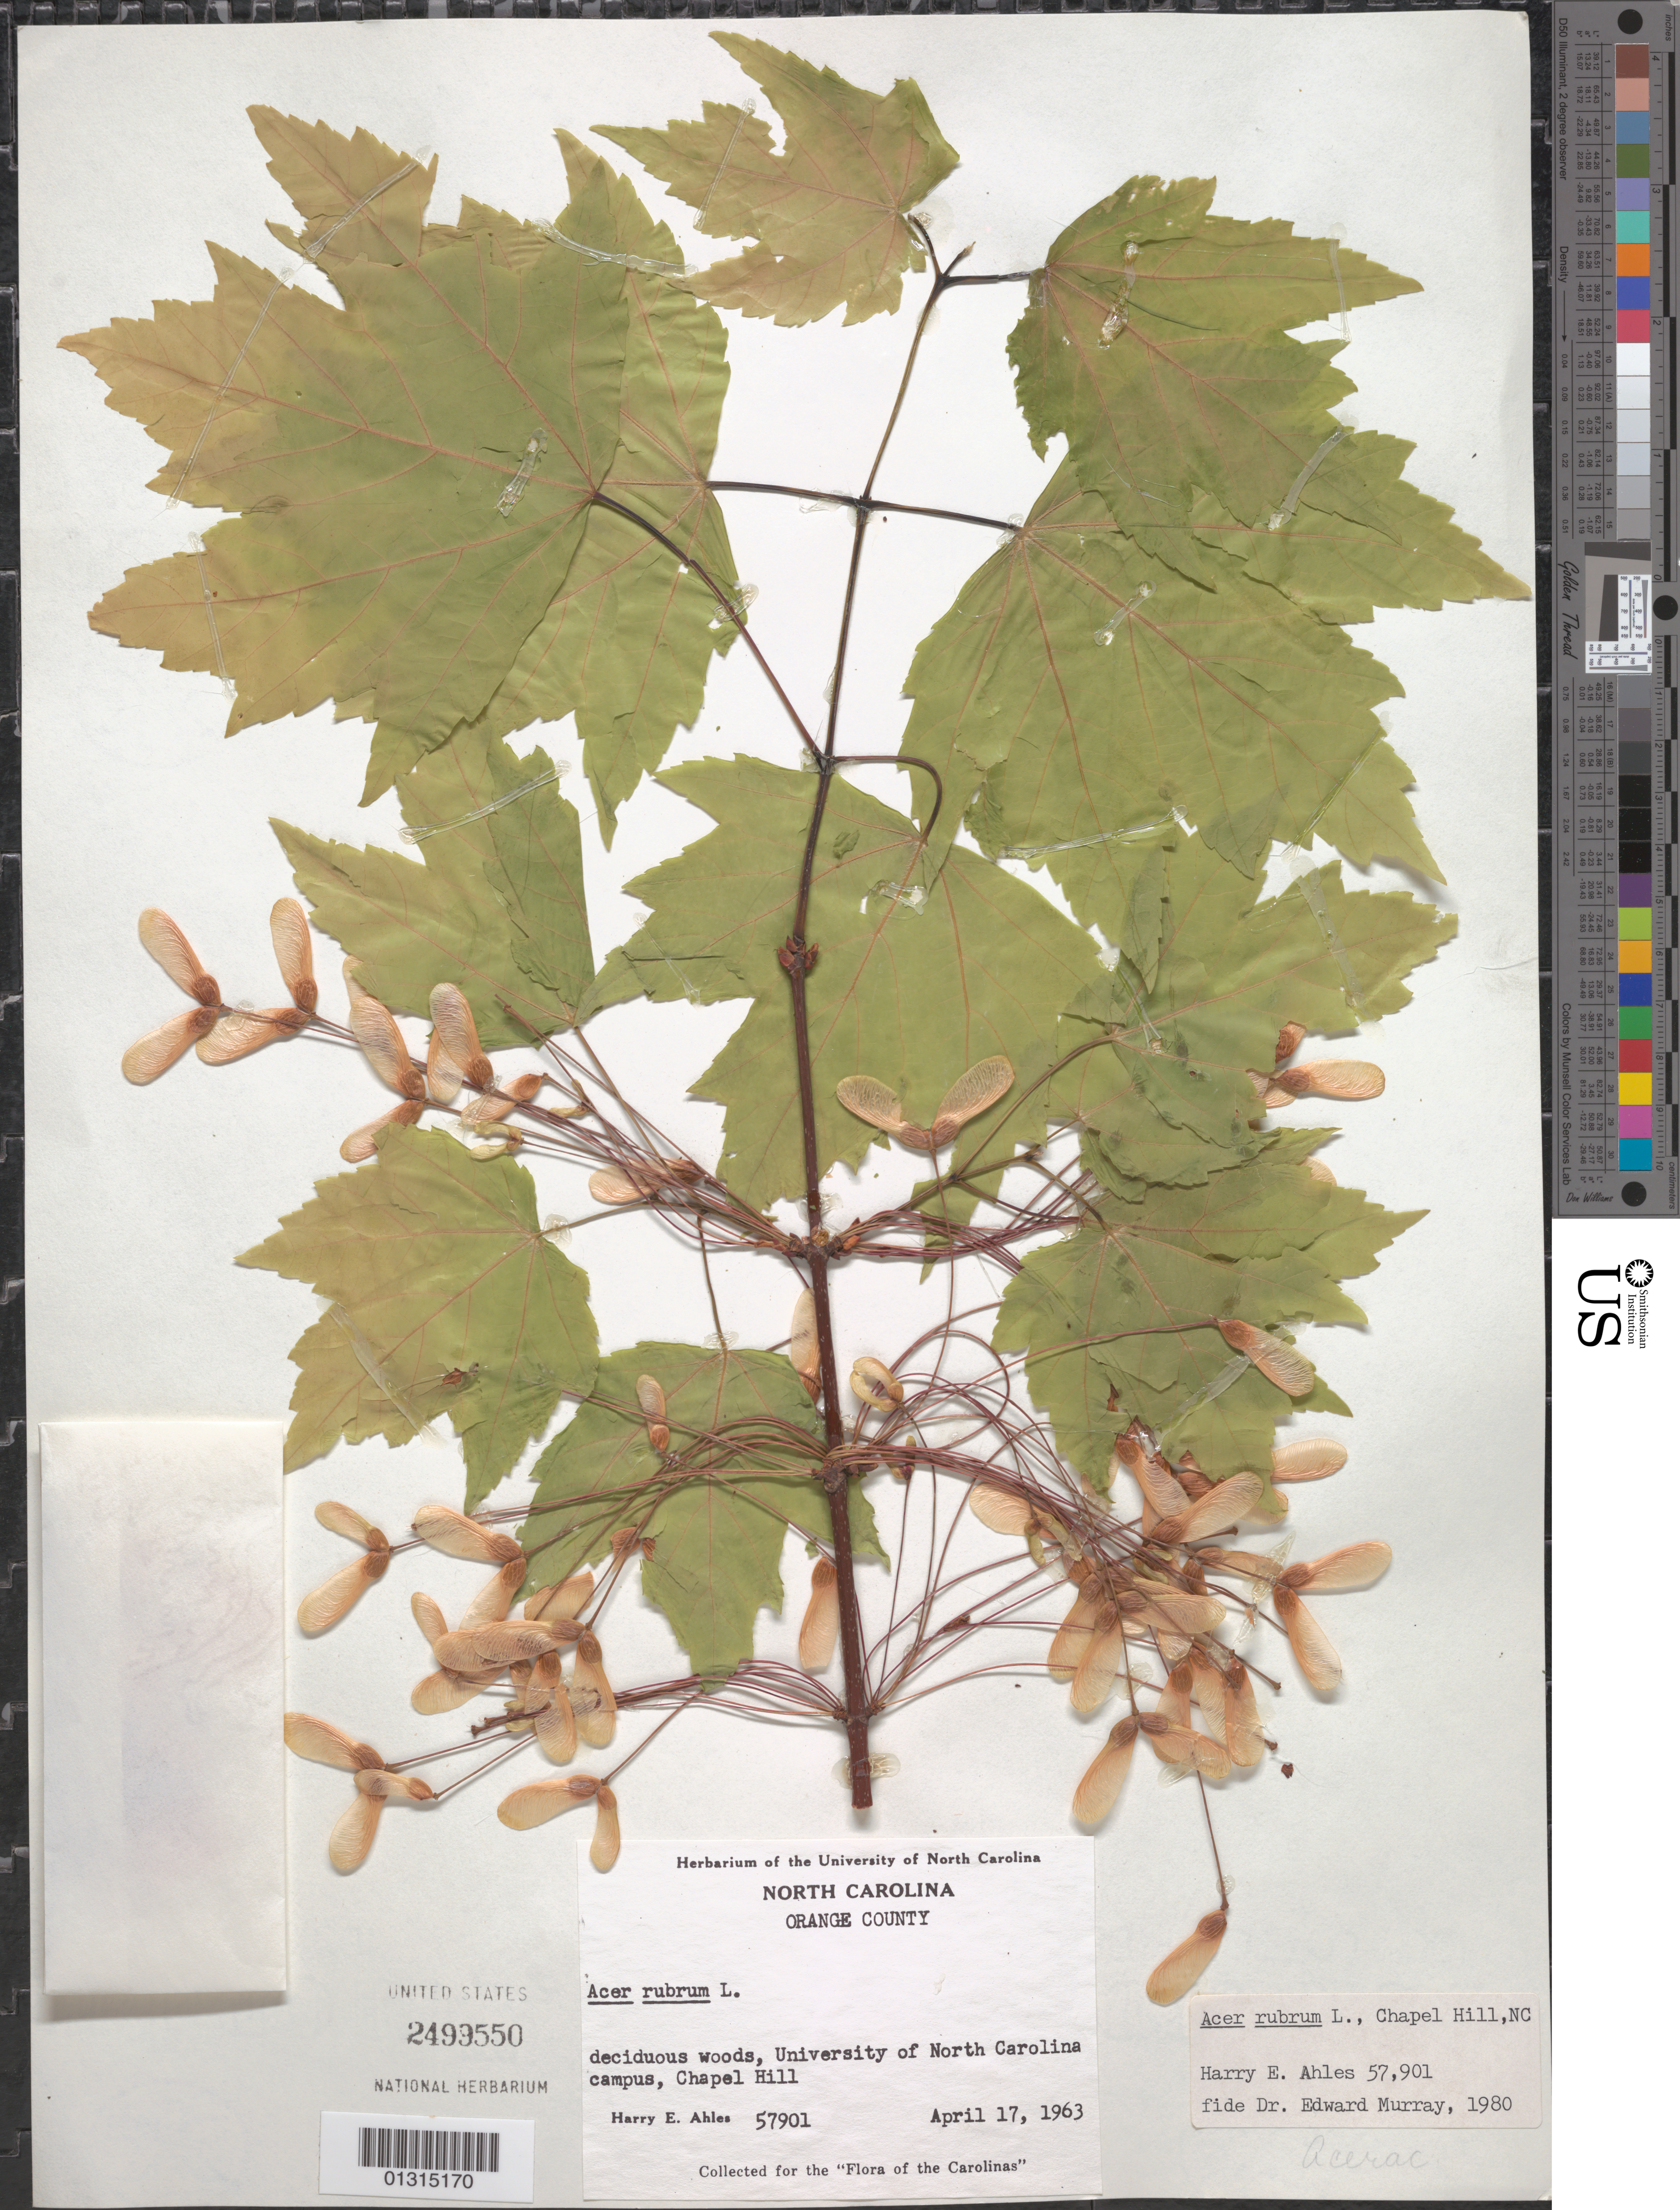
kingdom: Plantae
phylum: Tracheophyta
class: Magnoliopsida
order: Sapindales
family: Sapindaceae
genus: Acer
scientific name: Acer rubrum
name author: L.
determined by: Murray, Edward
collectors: H. E. Ahles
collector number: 57901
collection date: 1963-04-17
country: United States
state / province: North Carolina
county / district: Orange County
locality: Orange County, University of North Carolina campus, Chapel Hill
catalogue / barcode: US 2499550